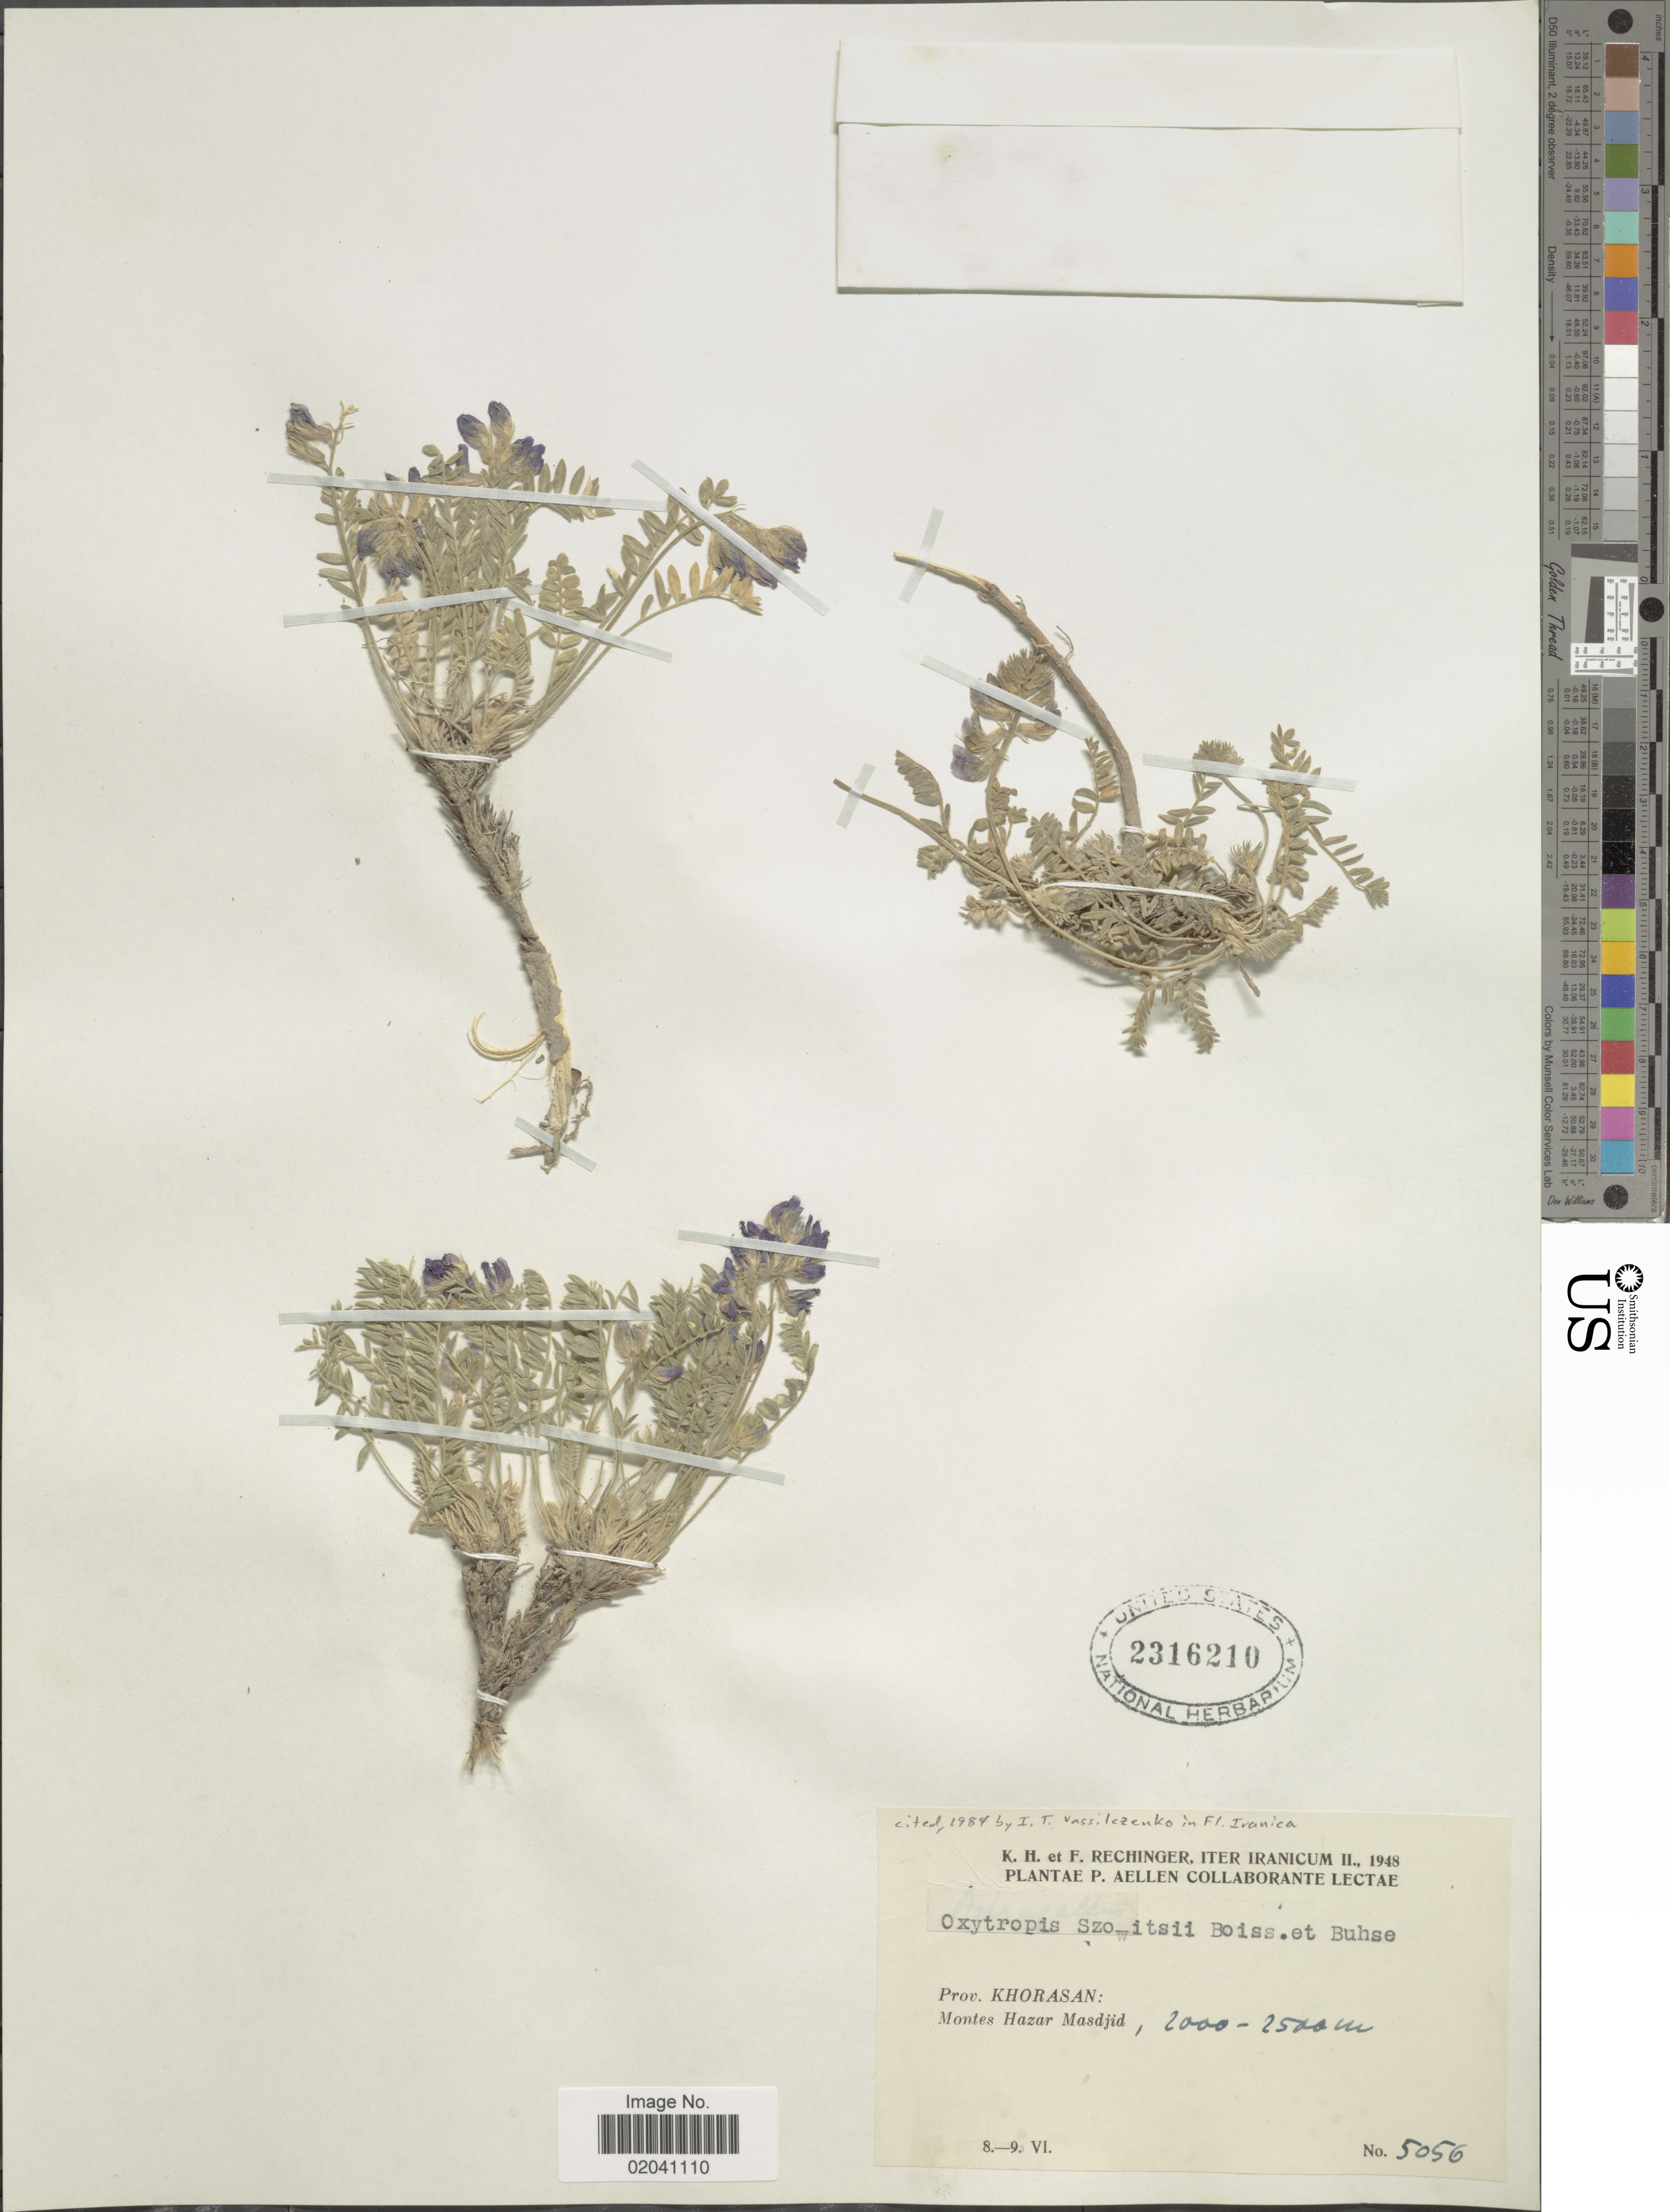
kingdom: Plantae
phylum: Tracheophyta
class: Magnoliopsida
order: Fabales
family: Fabaceae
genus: Oxytropis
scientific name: Oxytropis szovitsii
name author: Boiss. & Buhse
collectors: K. H. Rechinger & F. Rechinger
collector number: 5056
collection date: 1948-06-08/1948-06-09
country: Iran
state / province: Khorasan [obsolete]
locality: Iter Iranicum. Prov. Khorasan: Montes Hazar Masdjid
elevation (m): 2000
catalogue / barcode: US 2316210